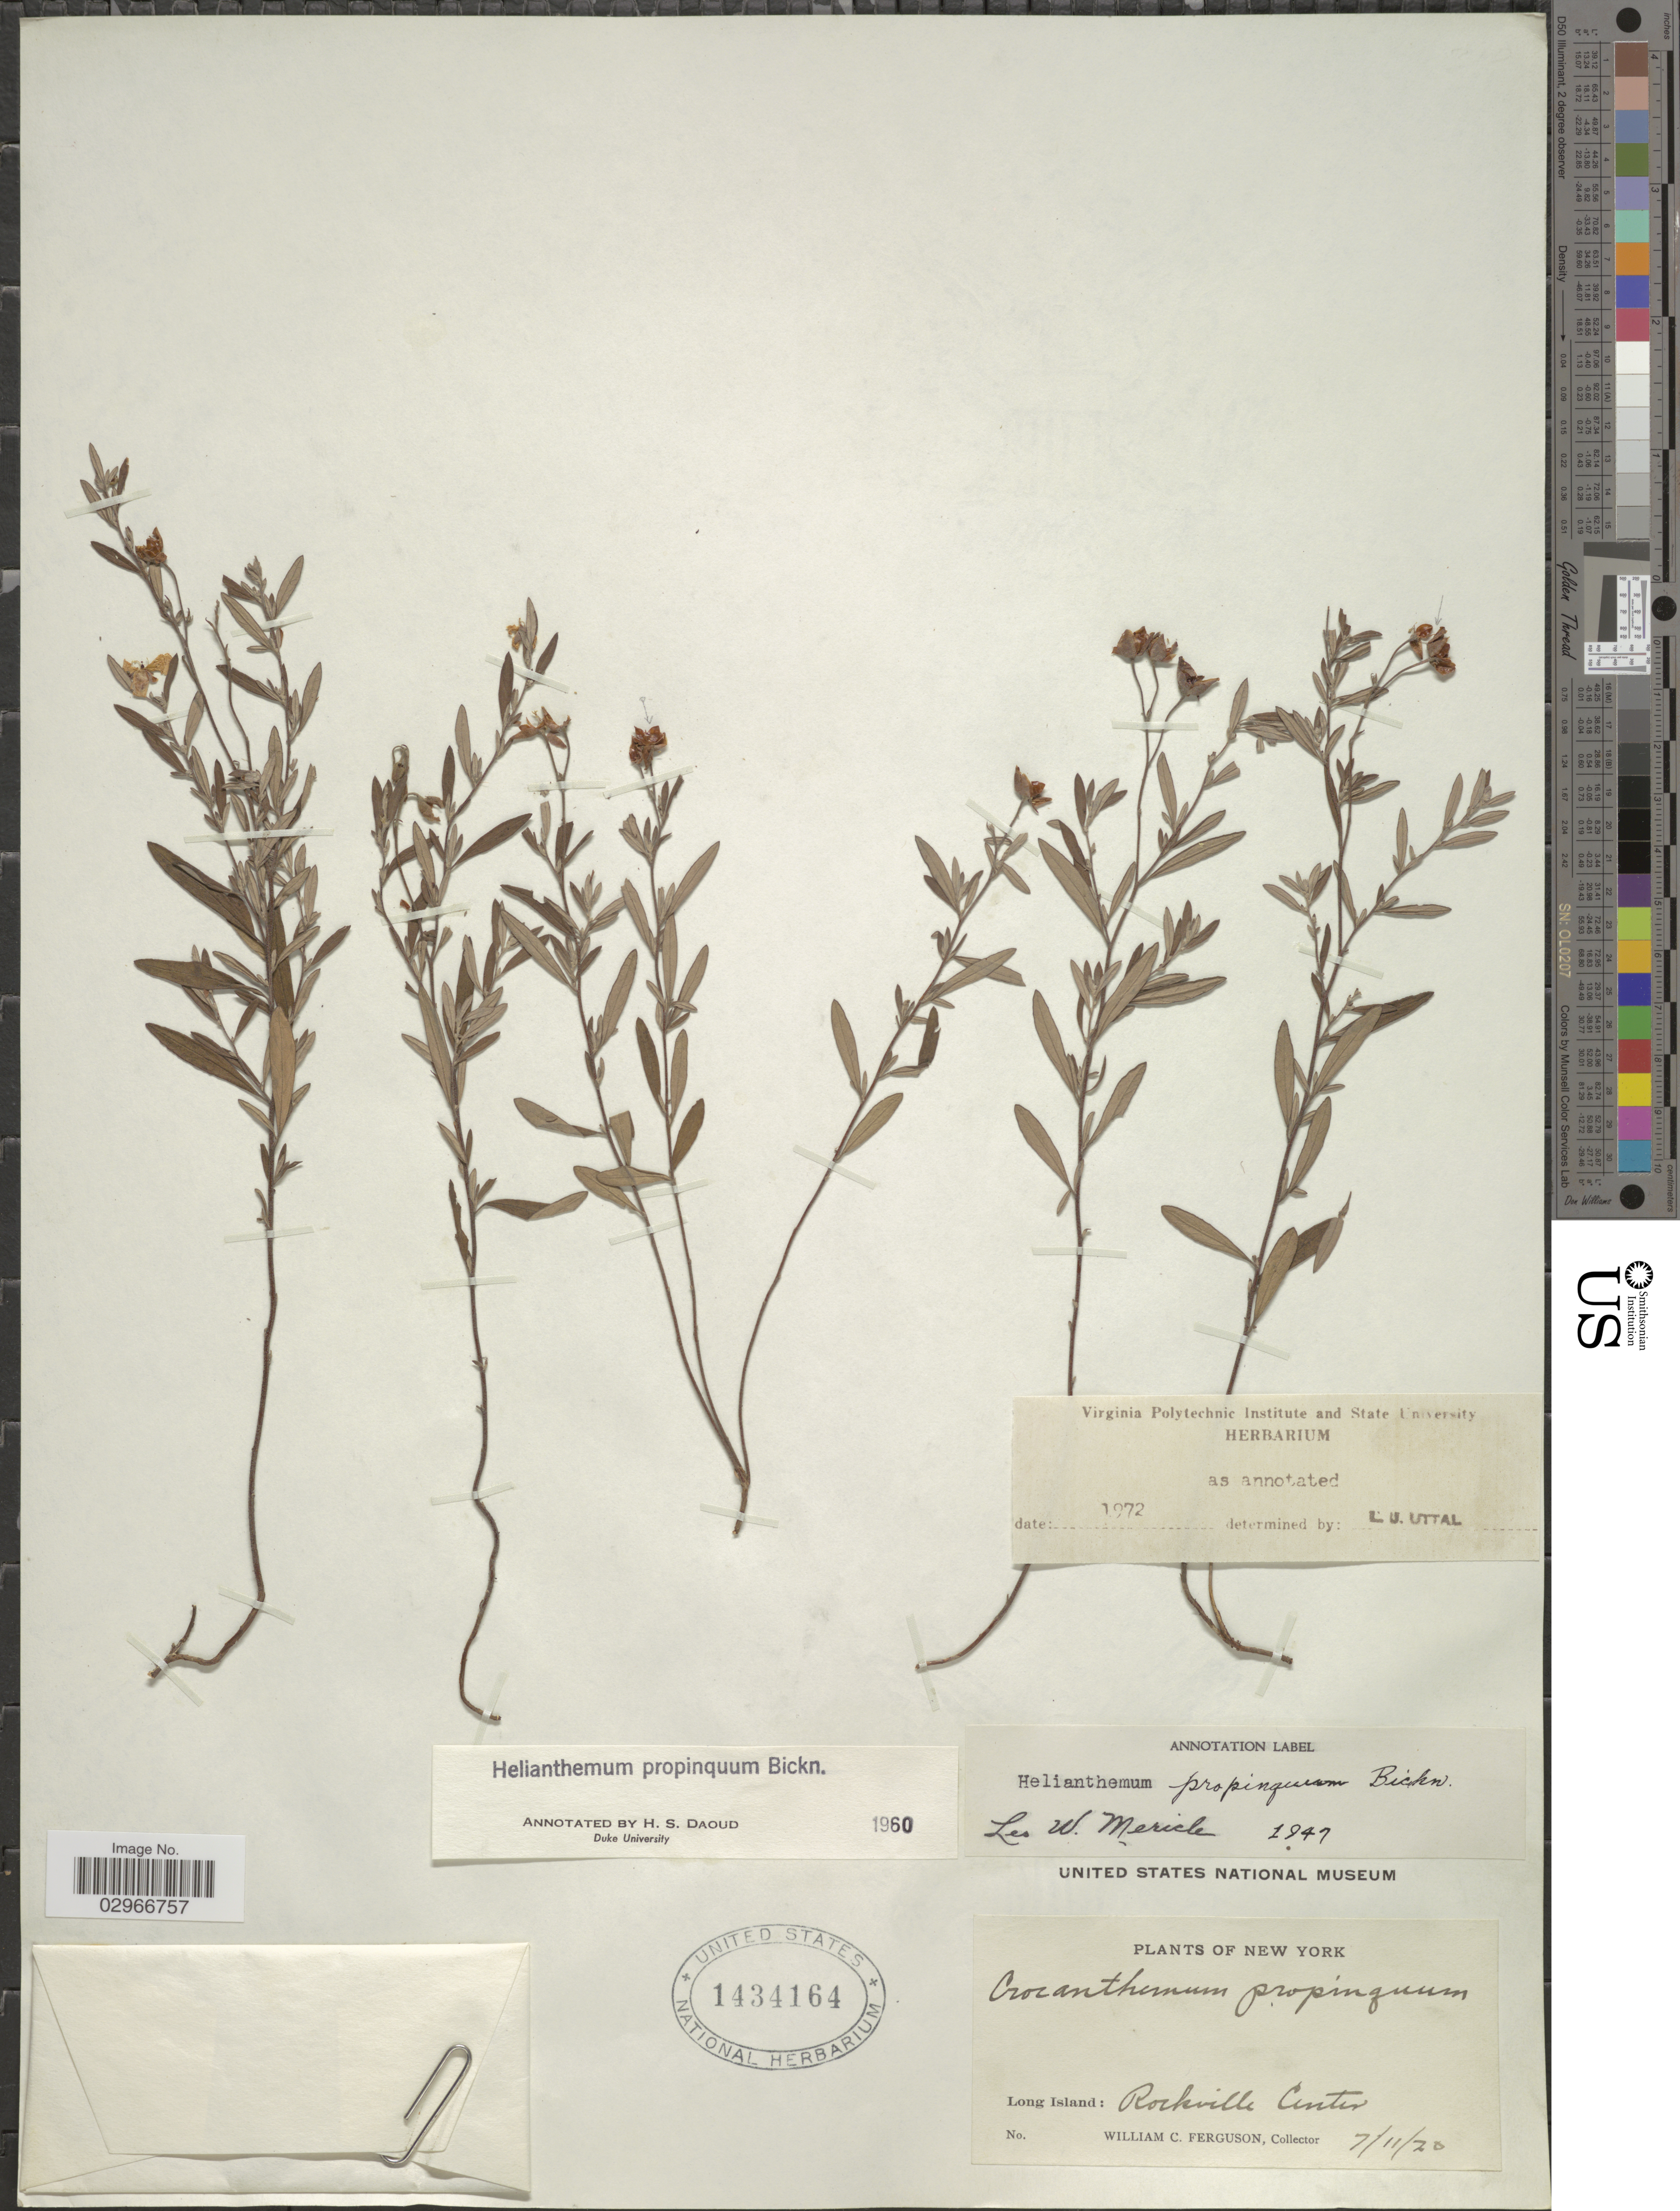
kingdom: Plantae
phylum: Tracheophyta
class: Magnoliopsida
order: Malvales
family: Cistaceae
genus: Helianthemum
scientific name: Helianthemum propinquum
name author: E.P. Bicknell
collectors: W. Ferguson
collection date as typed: Transcribed d/m/y: 11/7/20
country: United States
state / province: New York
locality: Long Island: Rockville Center.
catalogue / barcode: US 1434164